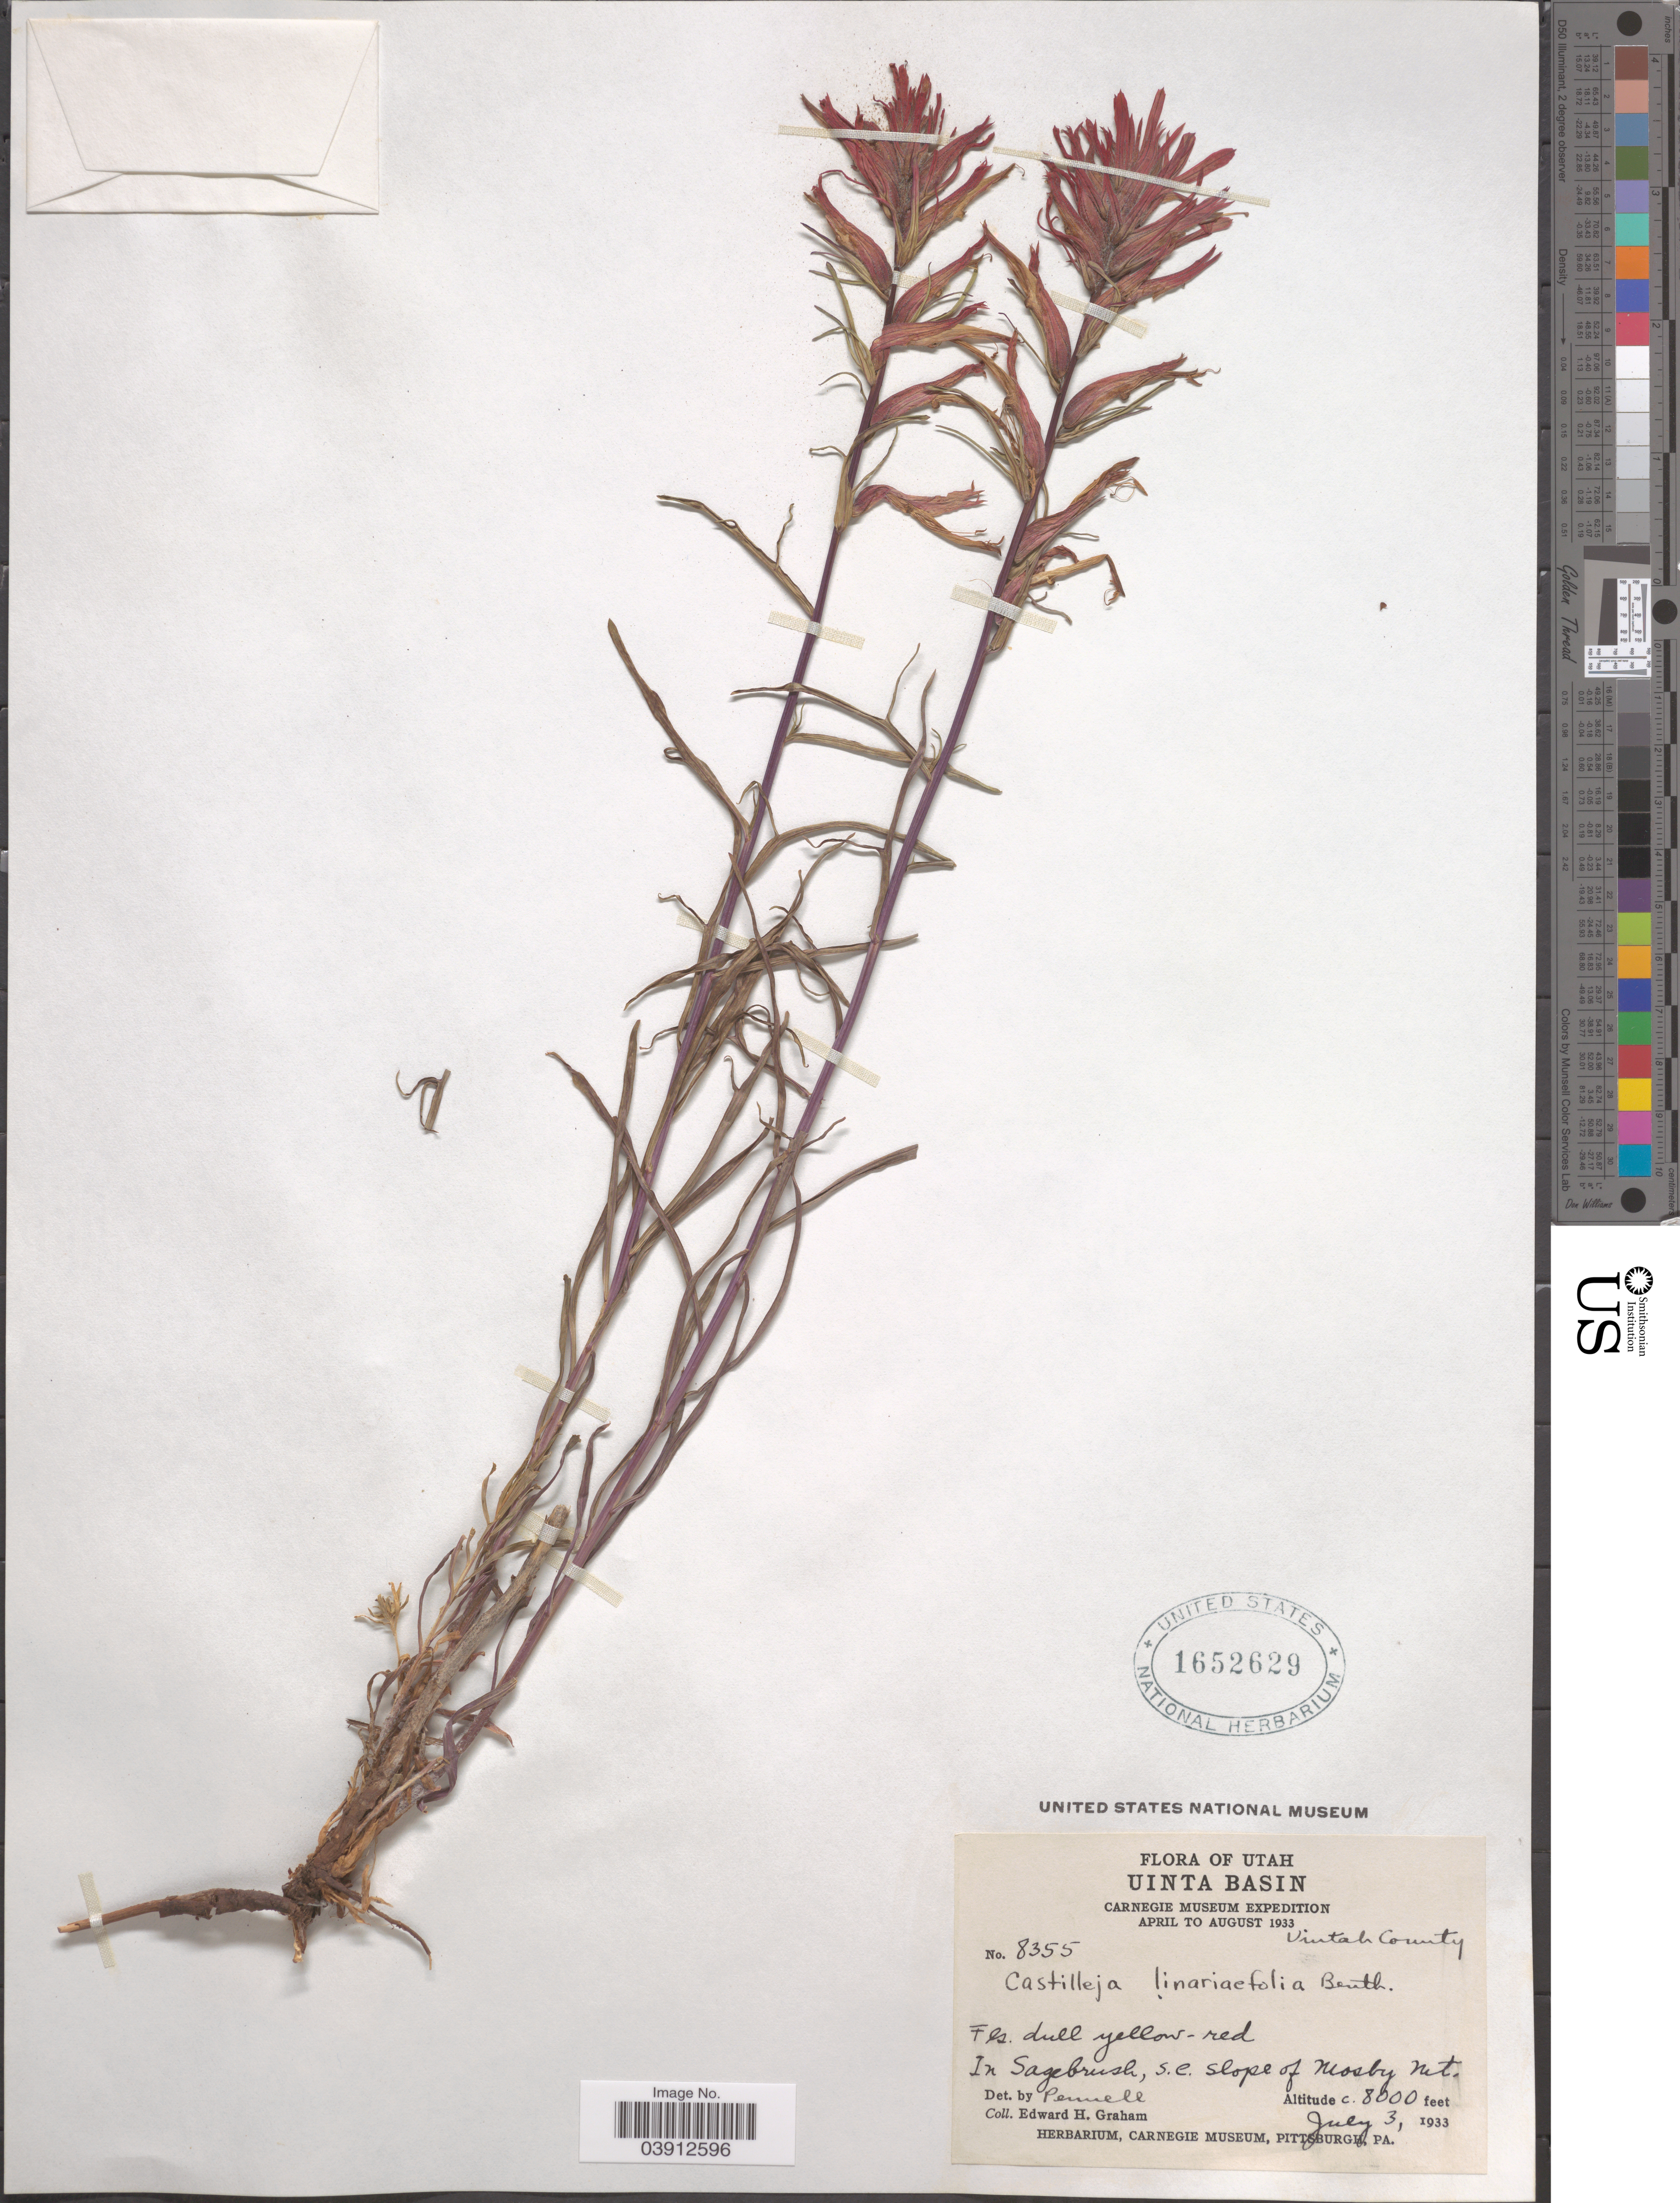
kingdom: Plantae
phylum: Tracheophyta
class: Magnoliopsida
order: Lamiales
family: Orobanchaceae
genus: Castilleja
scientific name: Castilleja linariifolia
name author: Benth.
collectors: E. H. Graham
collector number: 8355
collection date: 1933-07-03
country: United States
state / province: Utah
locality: Uinta Basin. Uintah County. In sagebrush, s.e. slope of Mosby Mt.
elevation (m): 2438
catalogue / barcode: US 1652629